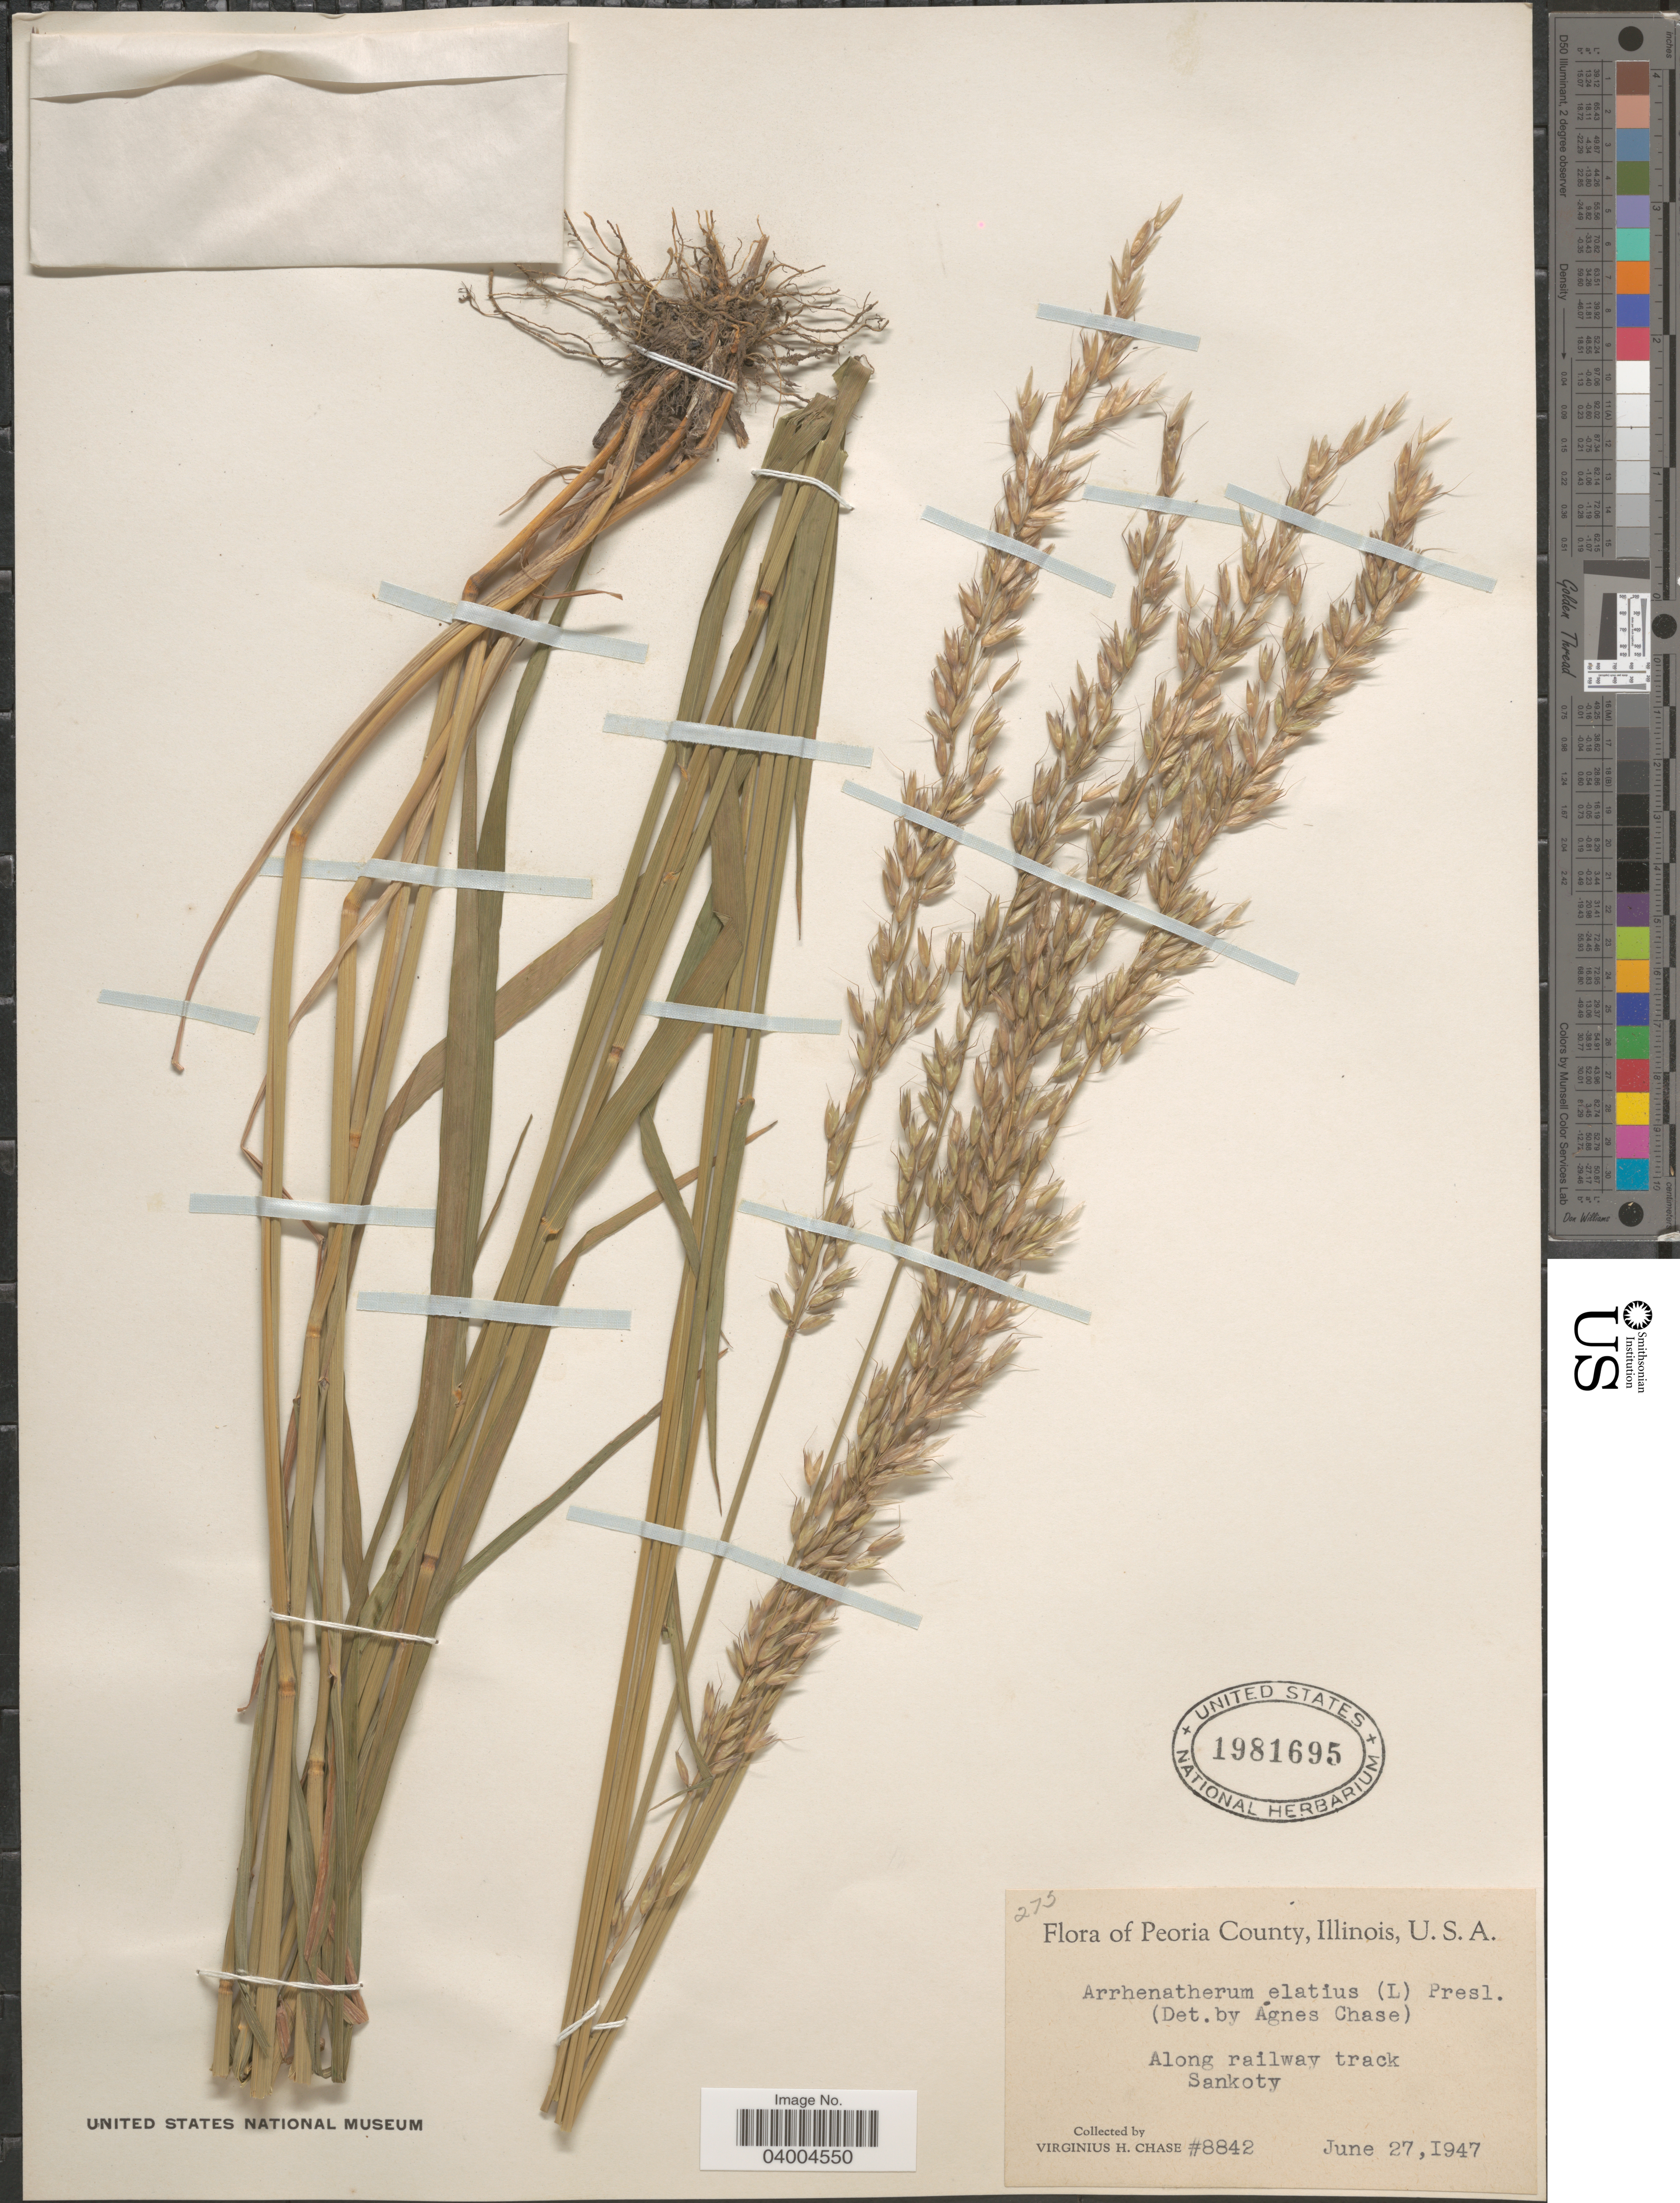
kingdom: Plantae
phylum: Tracheophyta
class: Liliopsida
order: Poales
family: Poaceae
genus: Arrhenatherum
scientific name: Arrhenatherum elatius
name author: (L.) J. Presl & C. Presl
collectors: V. H. Chase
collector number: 8842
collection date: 1947-06-27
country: United States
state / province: Illinois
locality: Peoria County. Along railway track Sankoty.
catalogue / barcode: US 1981695